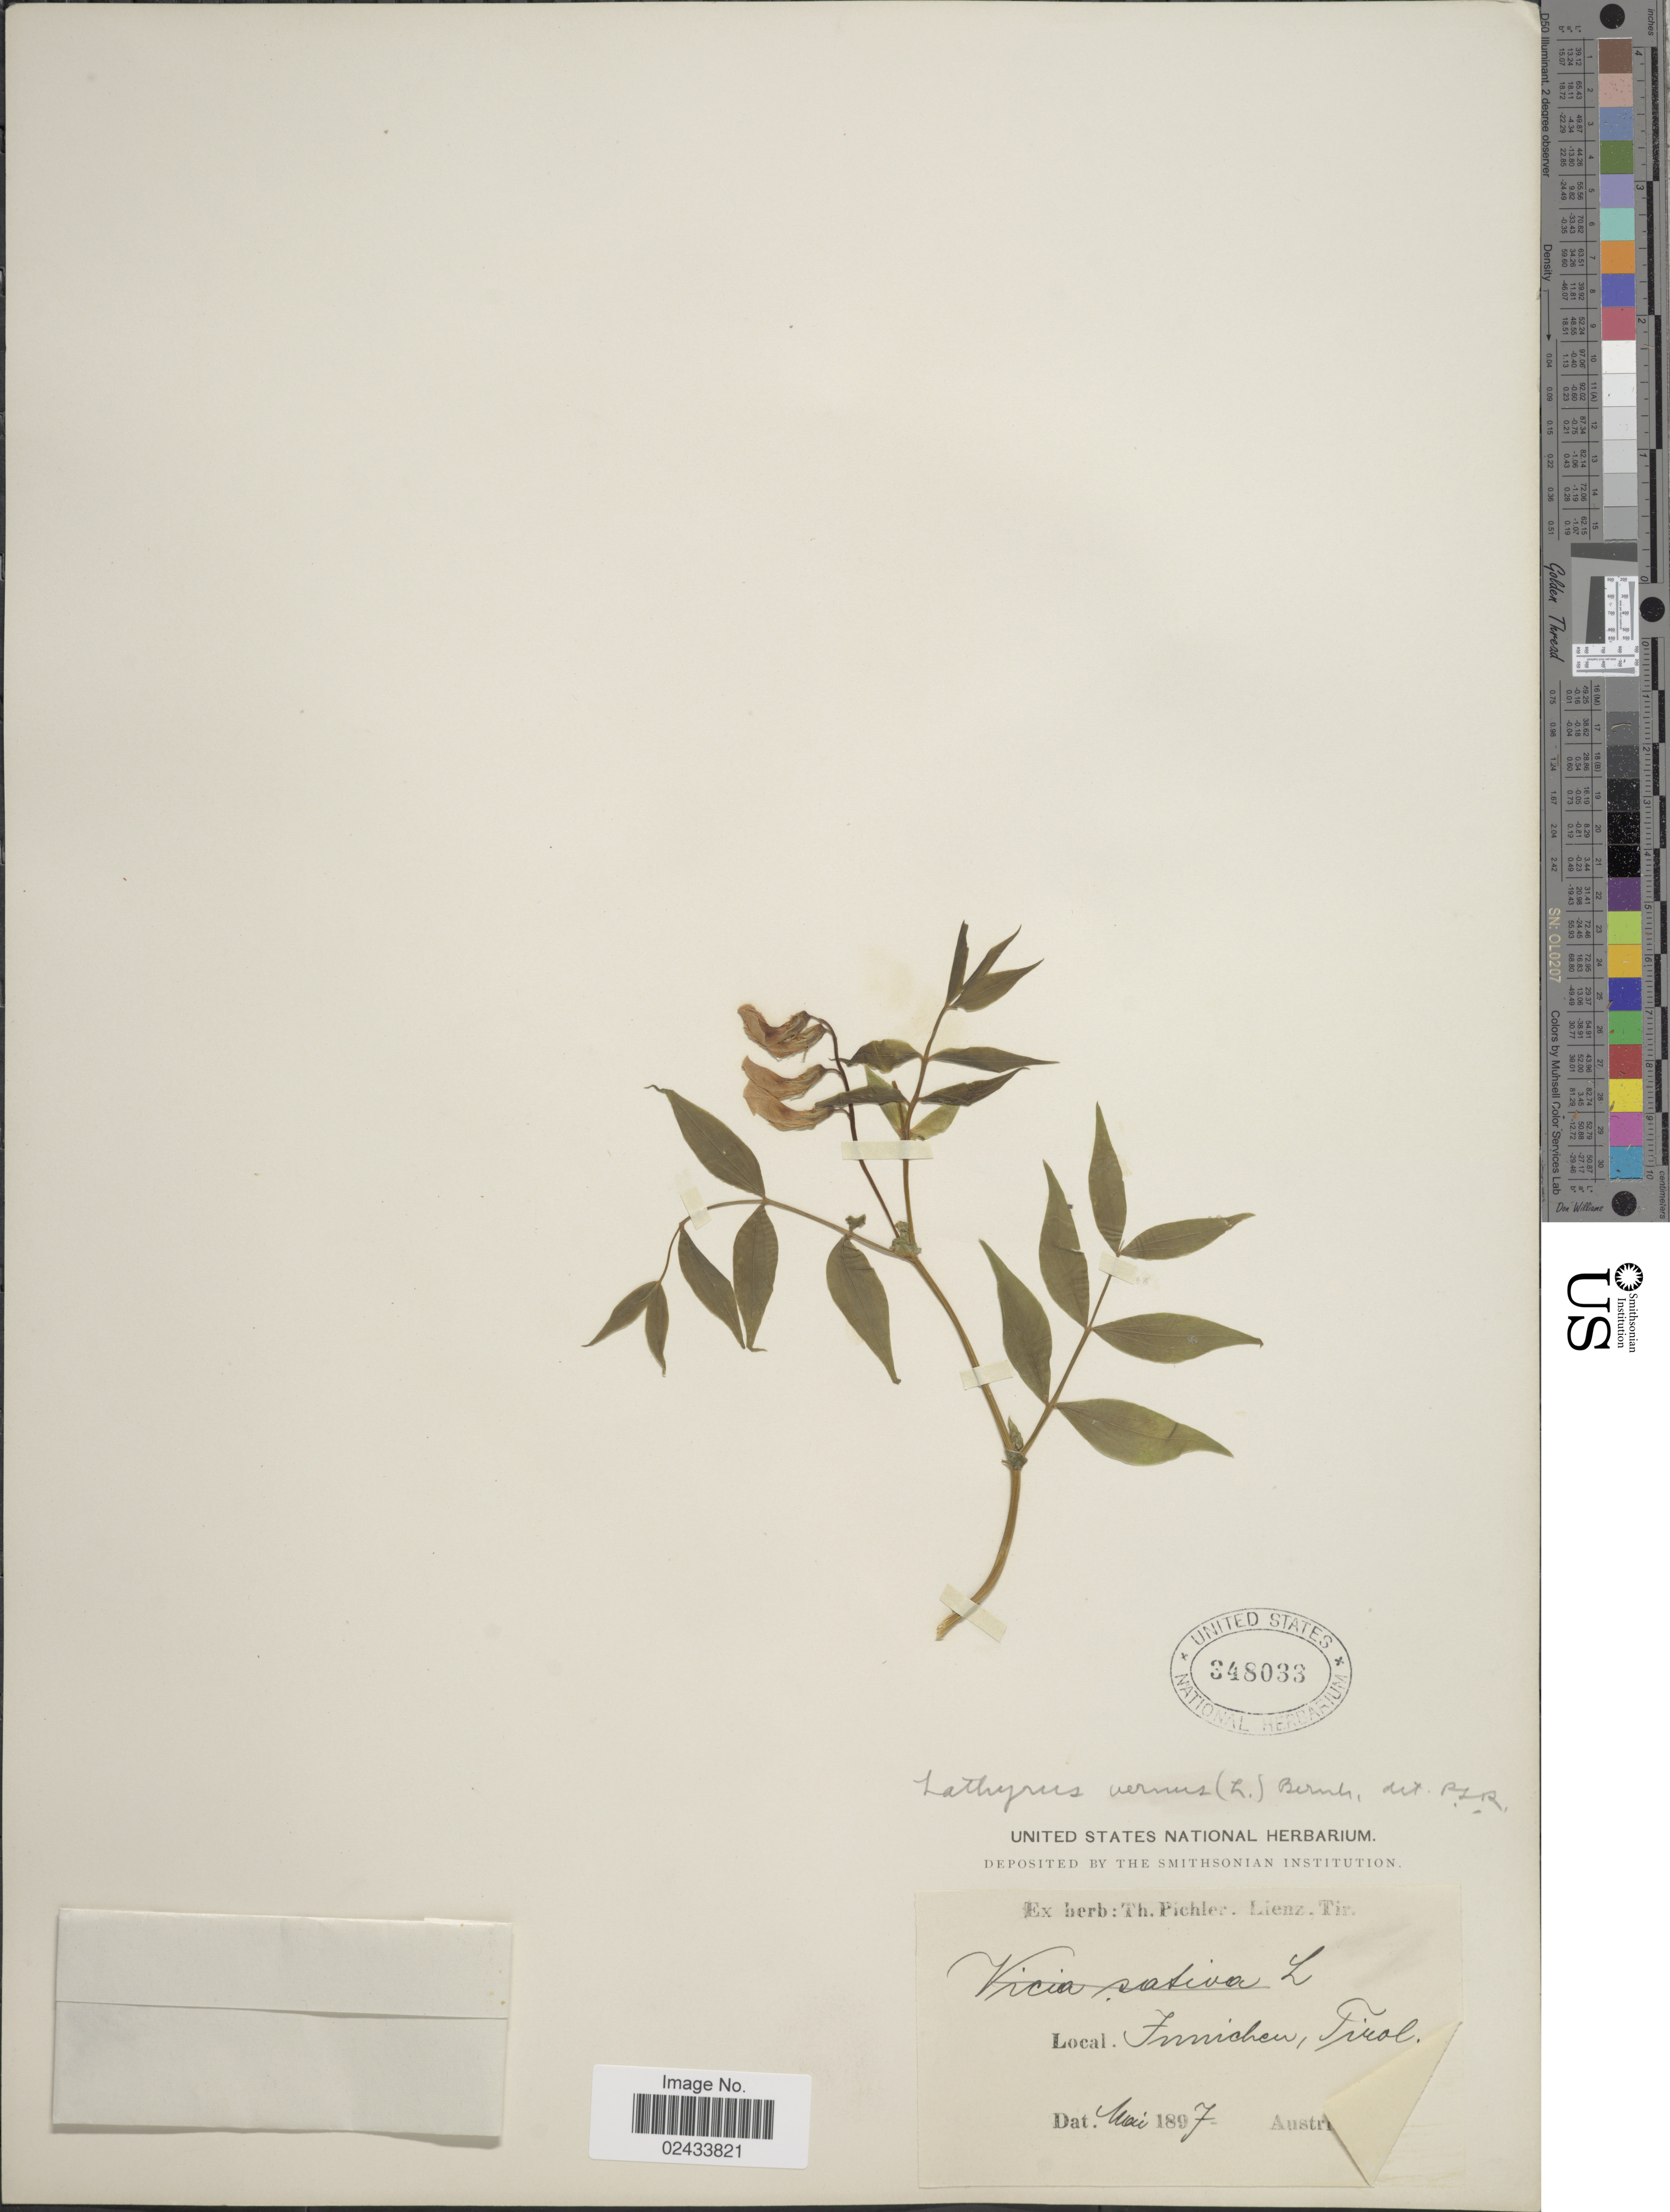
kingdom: Plantae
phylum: Tracheophyta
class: Magnoliopsida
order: Fabales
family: Fabaceae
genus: Lathyrus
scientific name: Lathyrus vernus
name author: (L.) Bernh.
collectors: ex herb. T. Pichler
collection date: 1897-05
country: Italy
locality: Innichen, Tirol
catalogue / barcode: US 348033